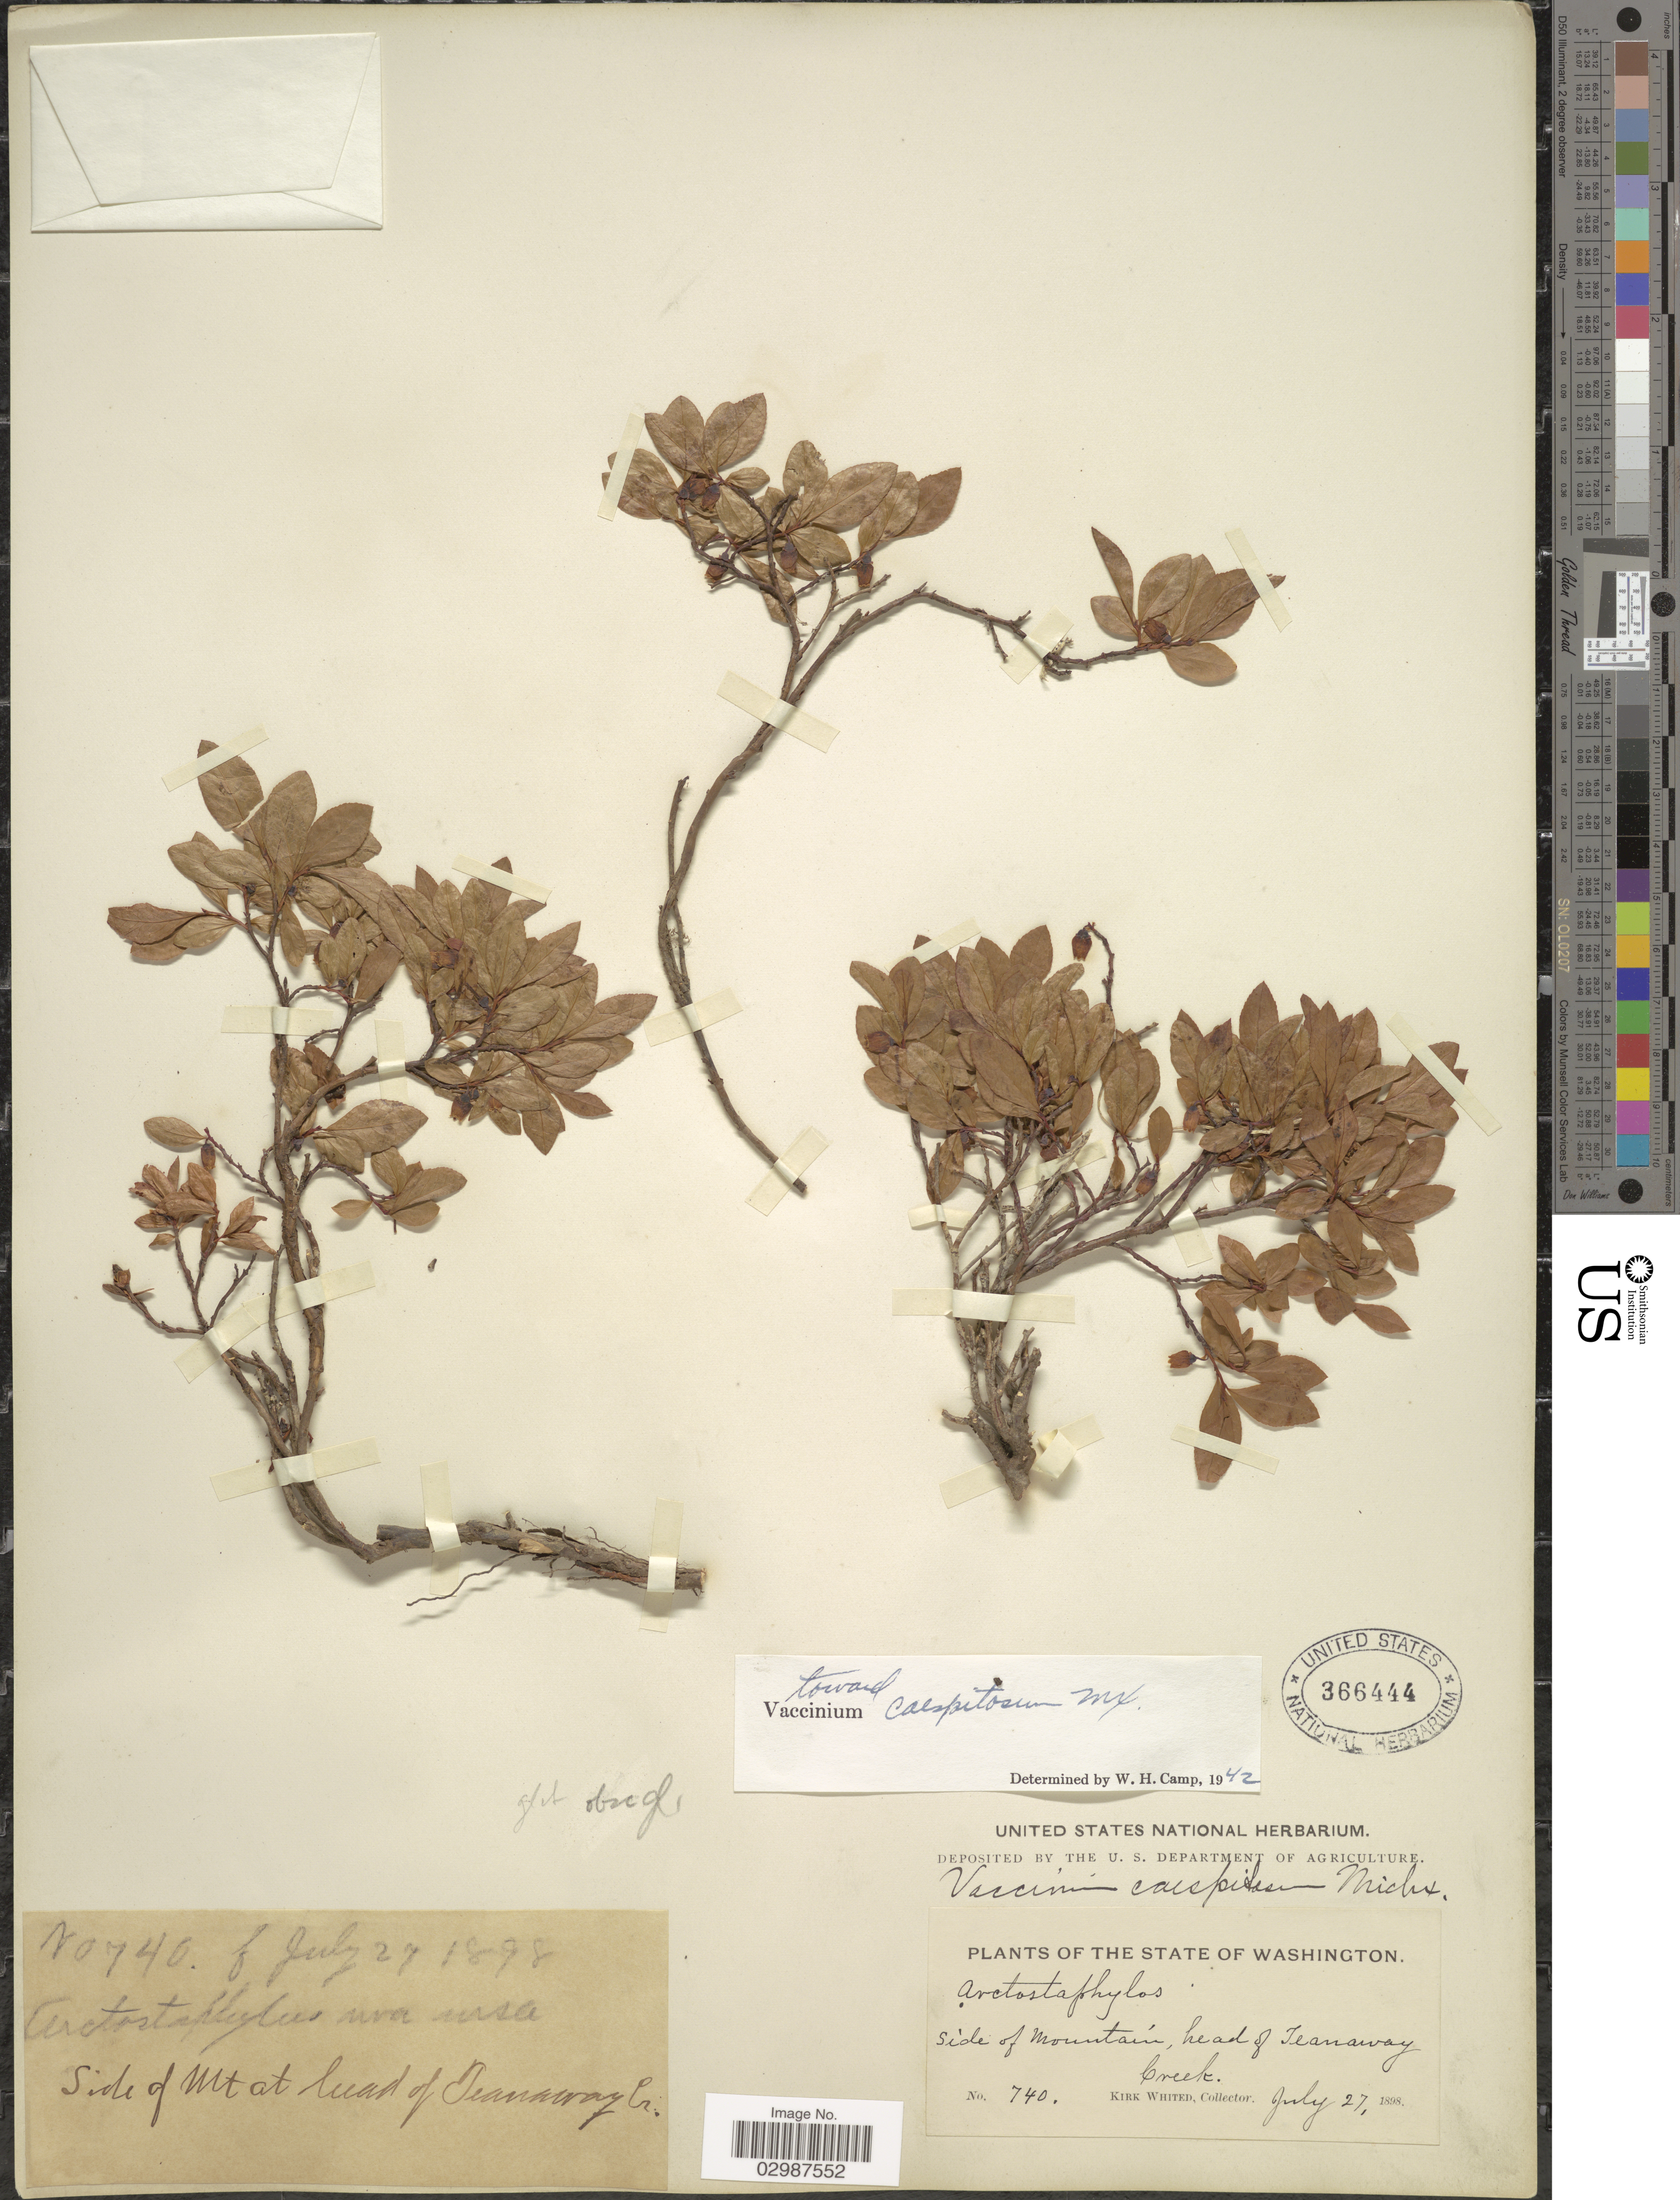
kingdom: Plantae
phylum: Tracheophyta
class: Magnoliopsida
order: Ericales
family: Ericaceae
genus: Vaccinium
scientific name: Vaccinium caespitosum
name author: Michx.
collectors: K. Whited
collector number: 740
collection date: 1898-07-27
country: United States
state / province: Washington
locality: Side of mountain, head of Teanaway Creek.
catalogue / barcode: US 366444